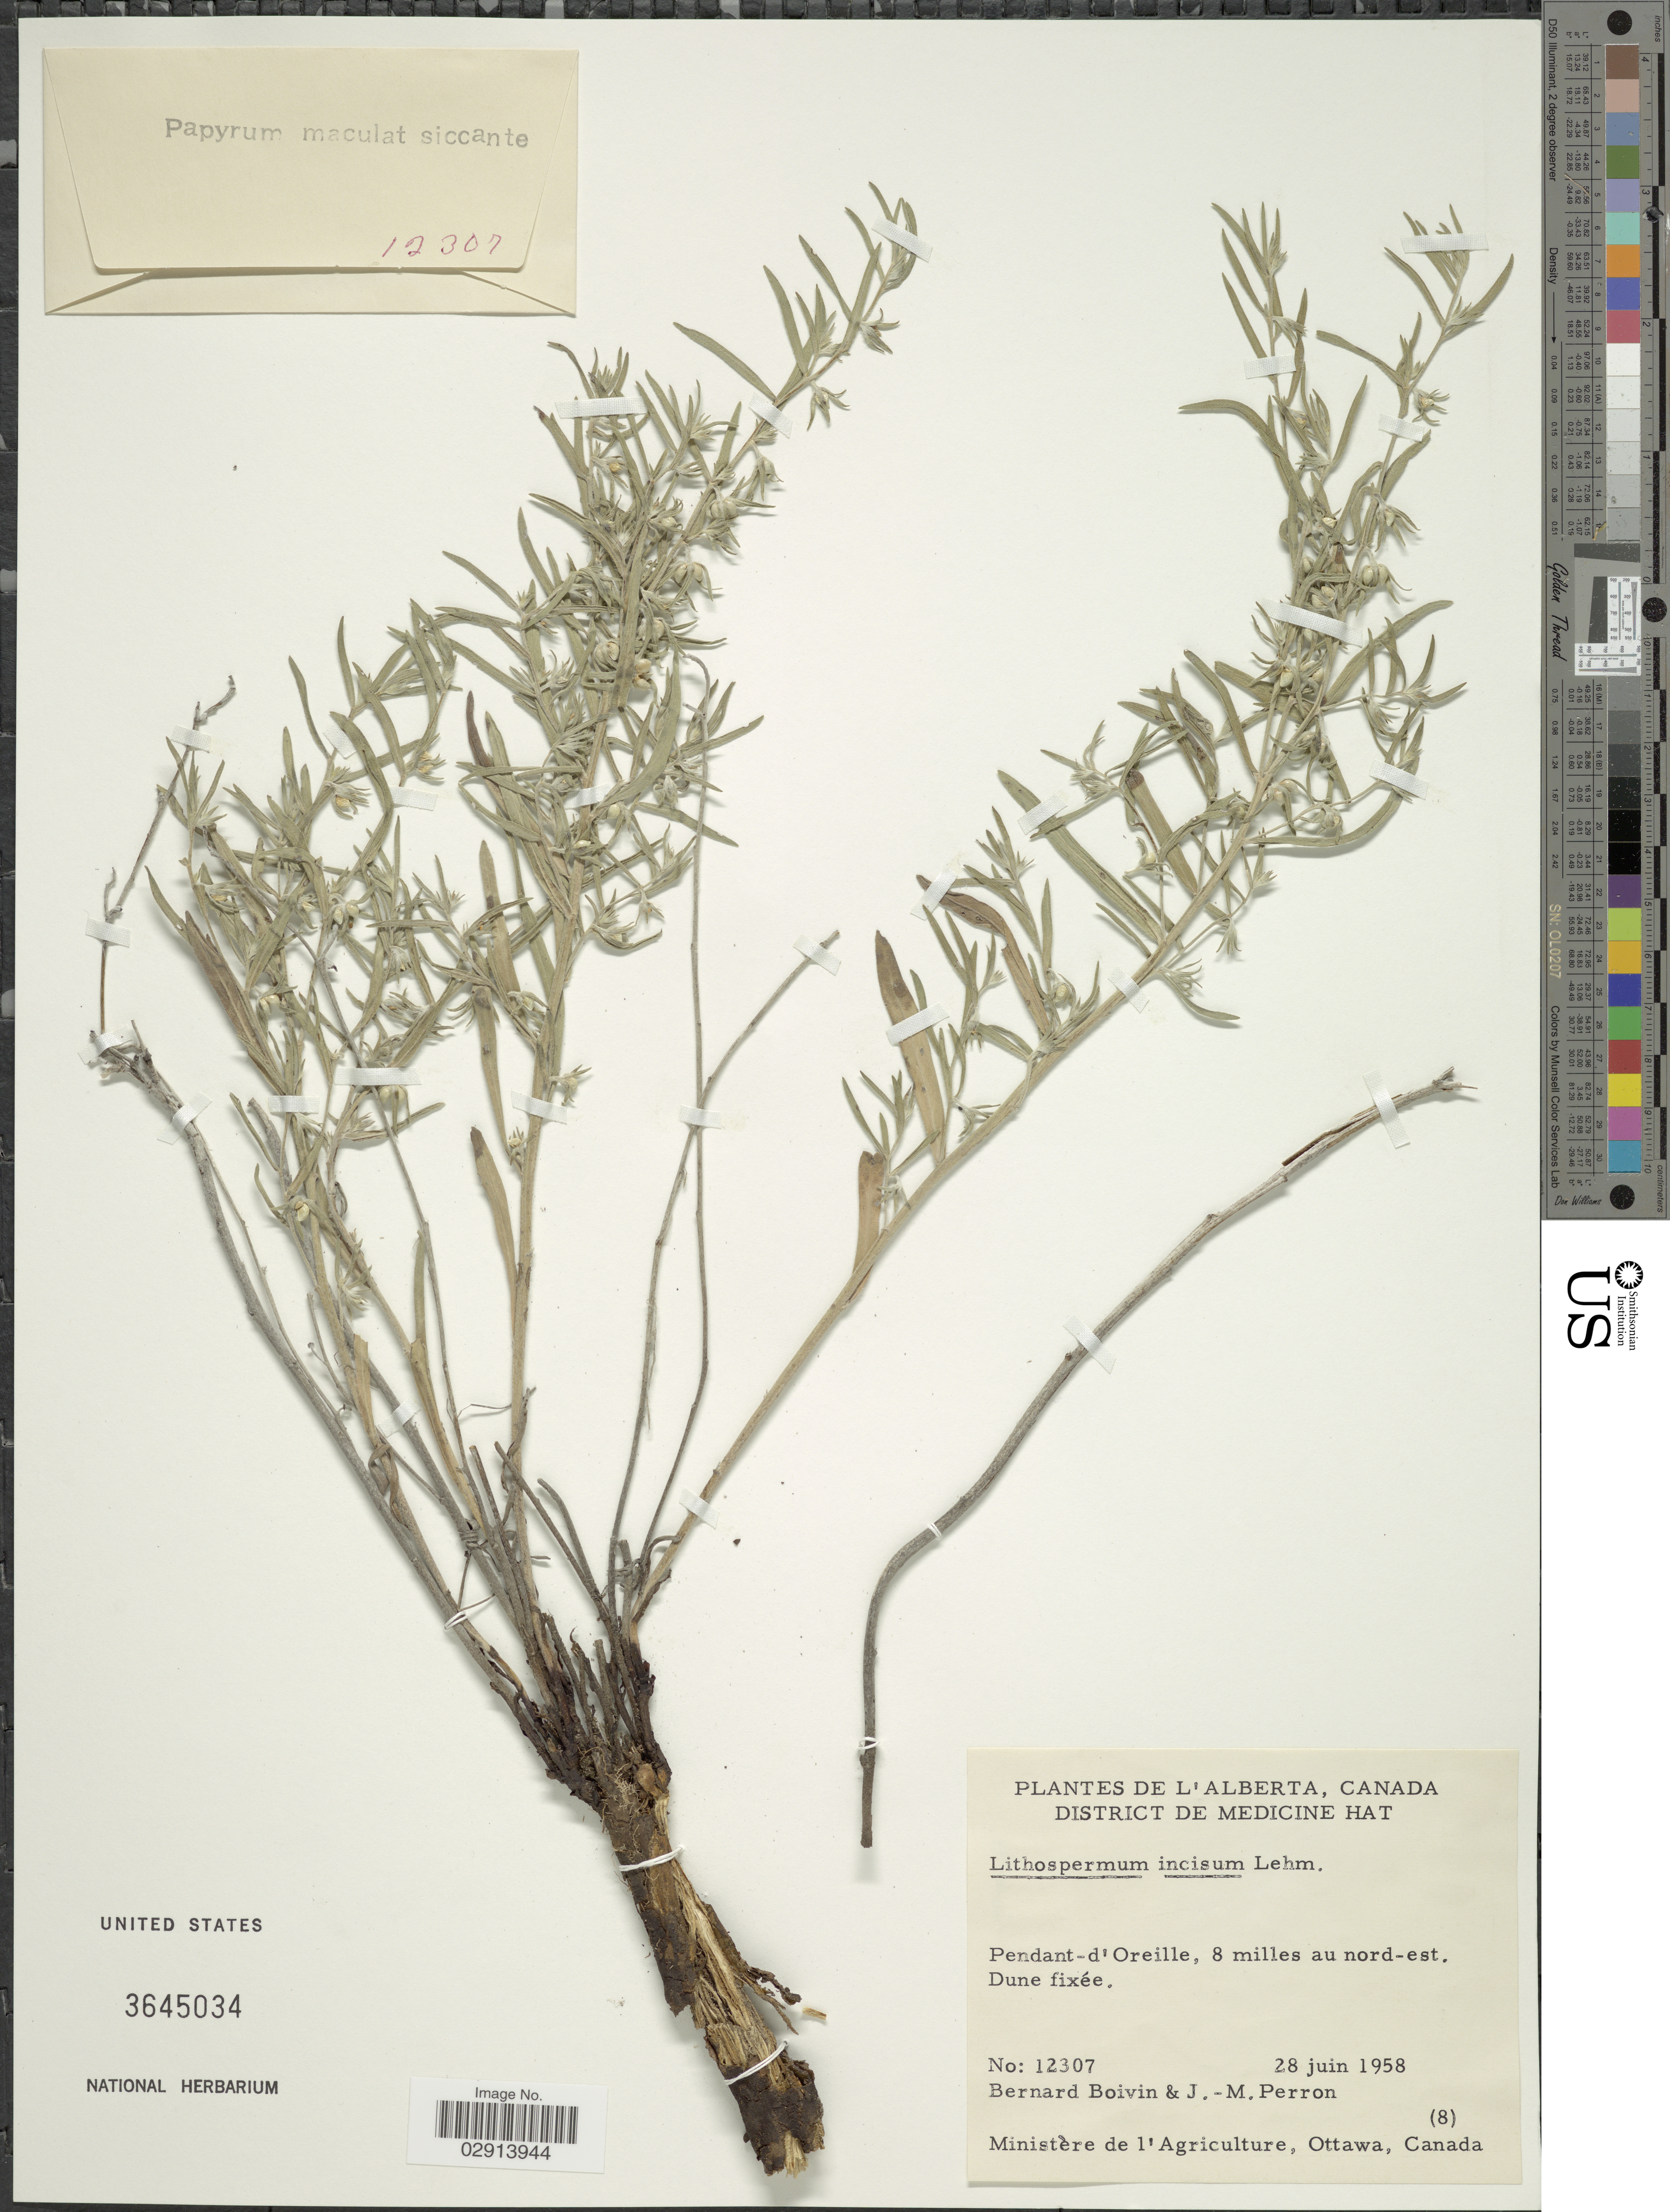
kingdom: Plantae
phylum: Tracheophyta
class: Magnoliopsida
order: Boraginales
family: Boraginaceae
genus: Lithospermum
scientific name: Lithospermum incisum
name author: Lehm.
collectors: J. R. B. Boivin & J. Perron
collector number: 12307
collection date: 1958-06-28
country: Canada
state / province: Alberta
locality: District de Medicine Hat. Pendant -'Oreille, 8 miles au nord-est. Dune fixée.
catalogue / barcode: US 3645034